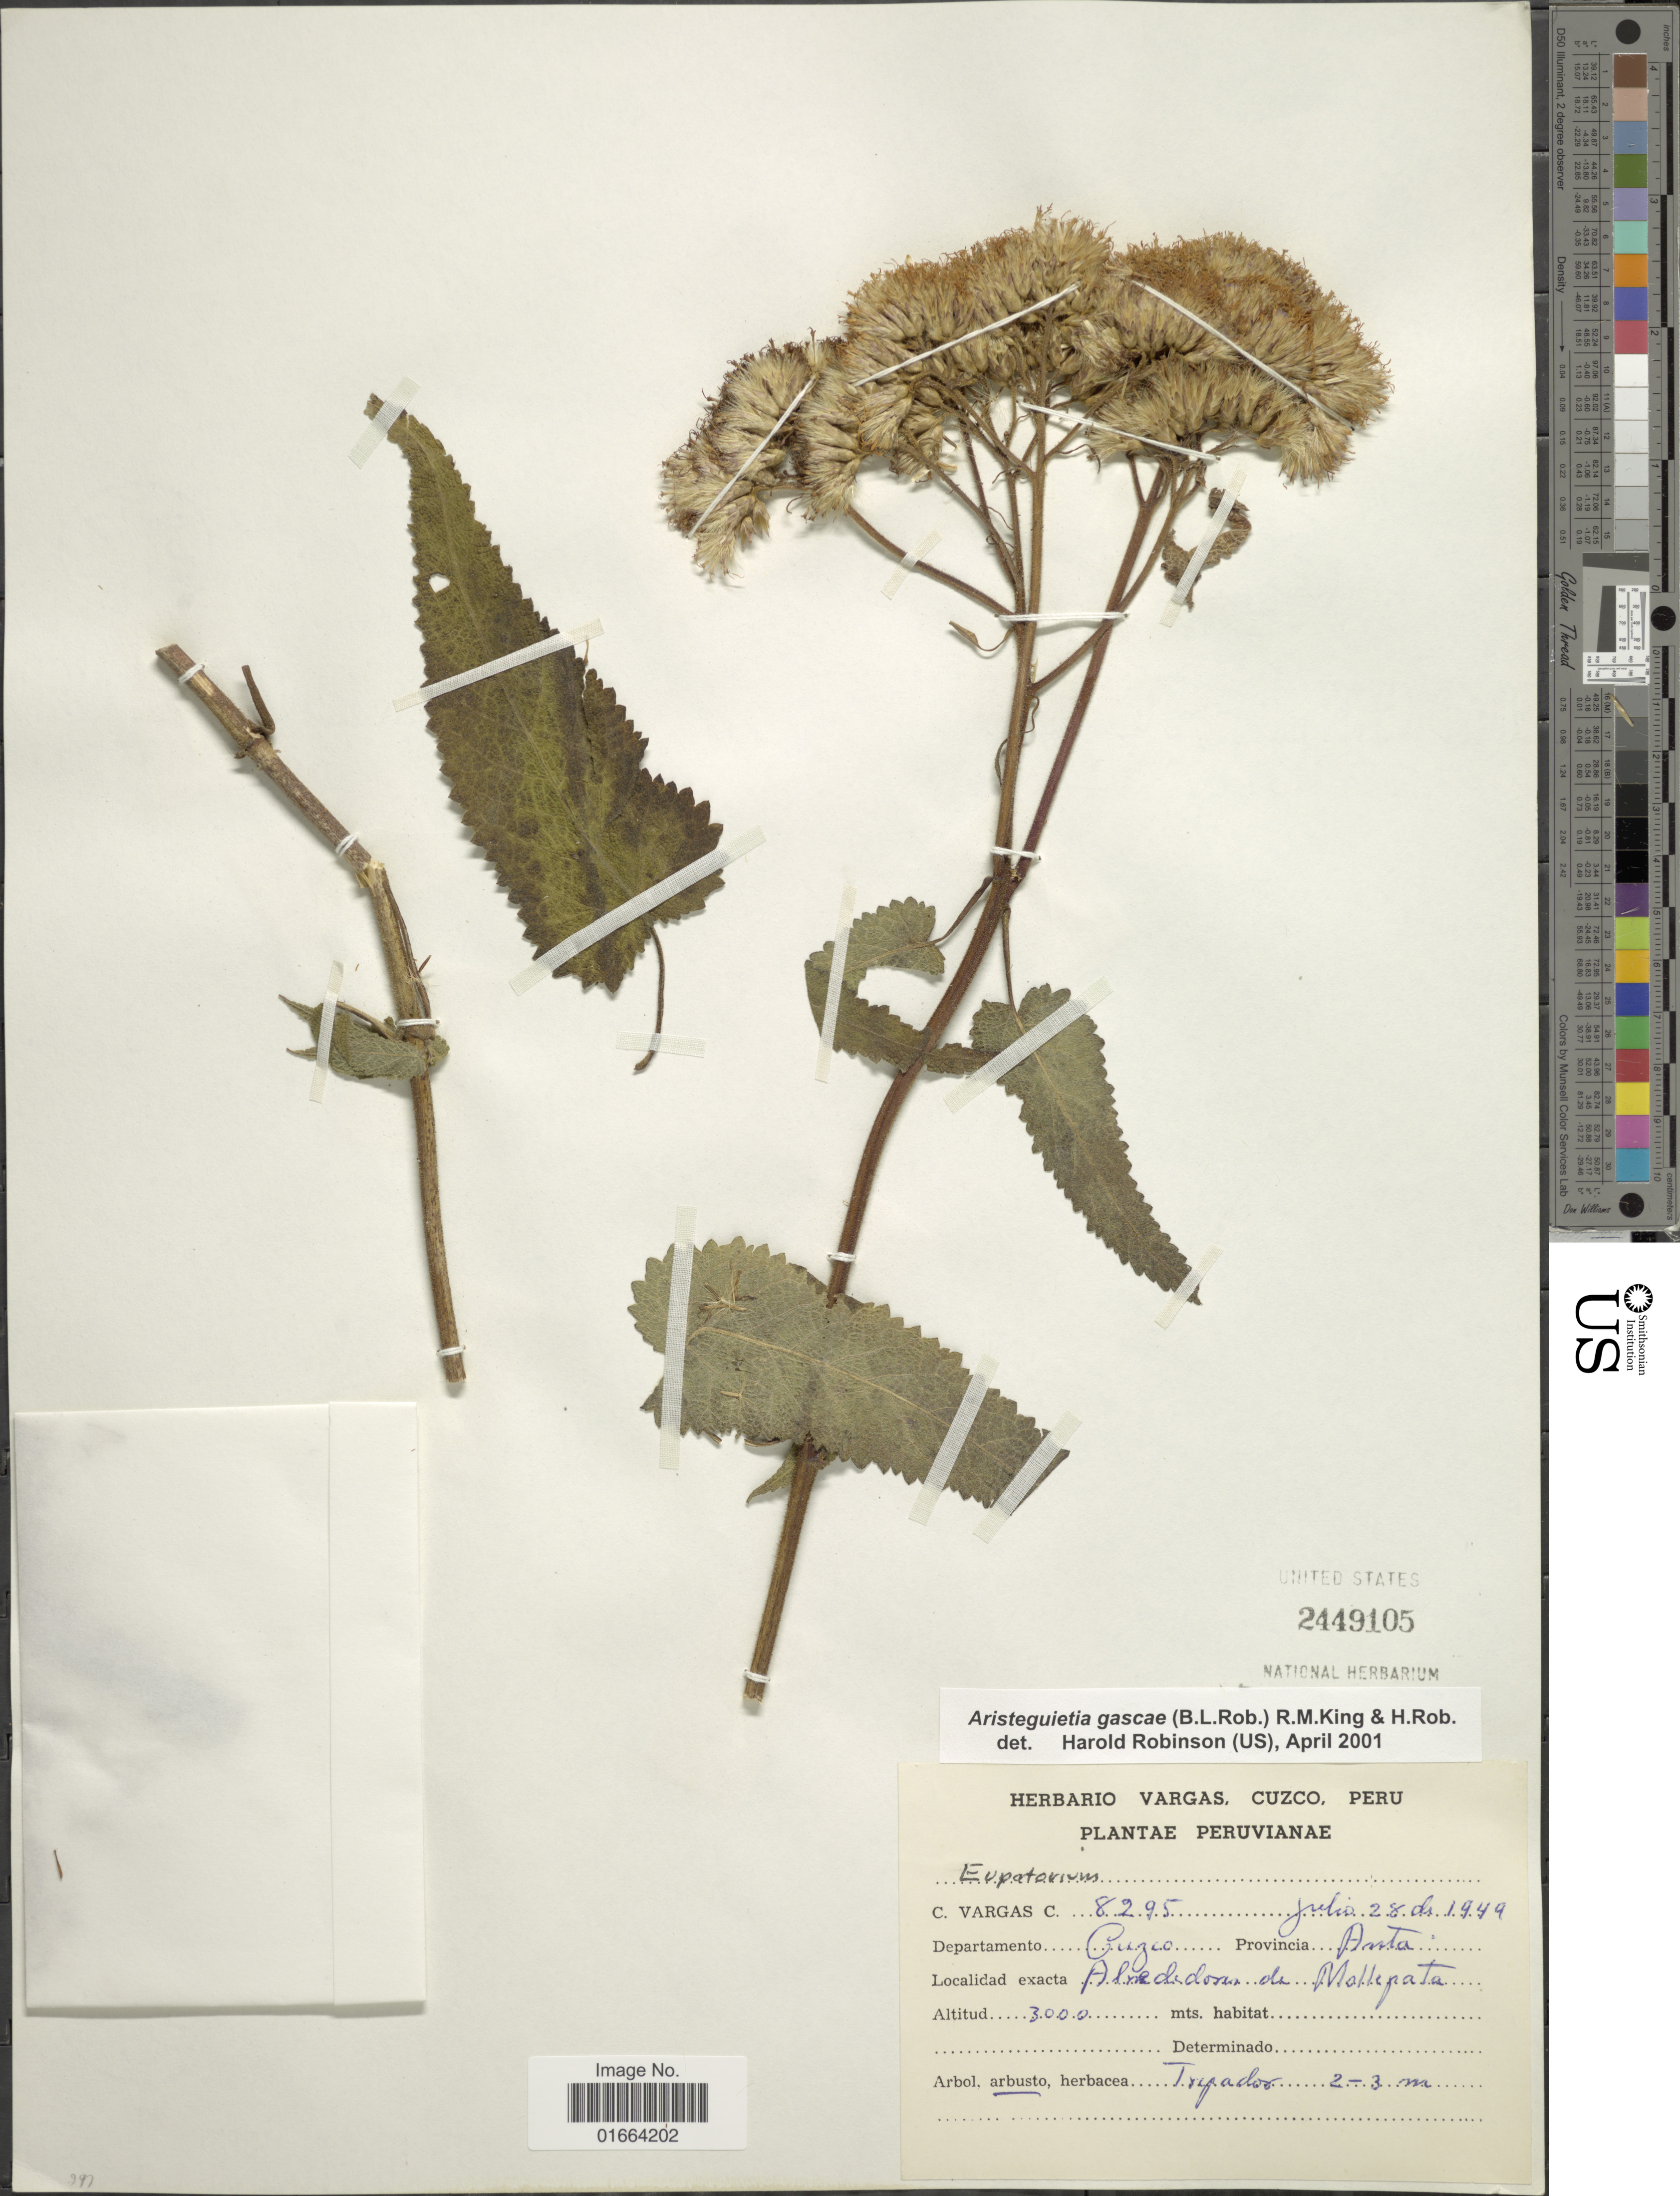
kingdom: Plantae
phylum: Tracheophyta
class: Magnoliopsida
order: Asterales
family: Asteraceae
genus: Aristeguietia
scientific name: Aristeguietia gascae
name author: (B.L. Rob.) R.M. King & H. Rob.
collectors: C. Vargas Calderón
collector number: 8295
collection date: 1949-07-28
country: Peru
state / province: Cusco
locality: Provincia Anta. Alrededores de Mollepata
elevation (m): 3000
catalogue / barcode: US 2449105